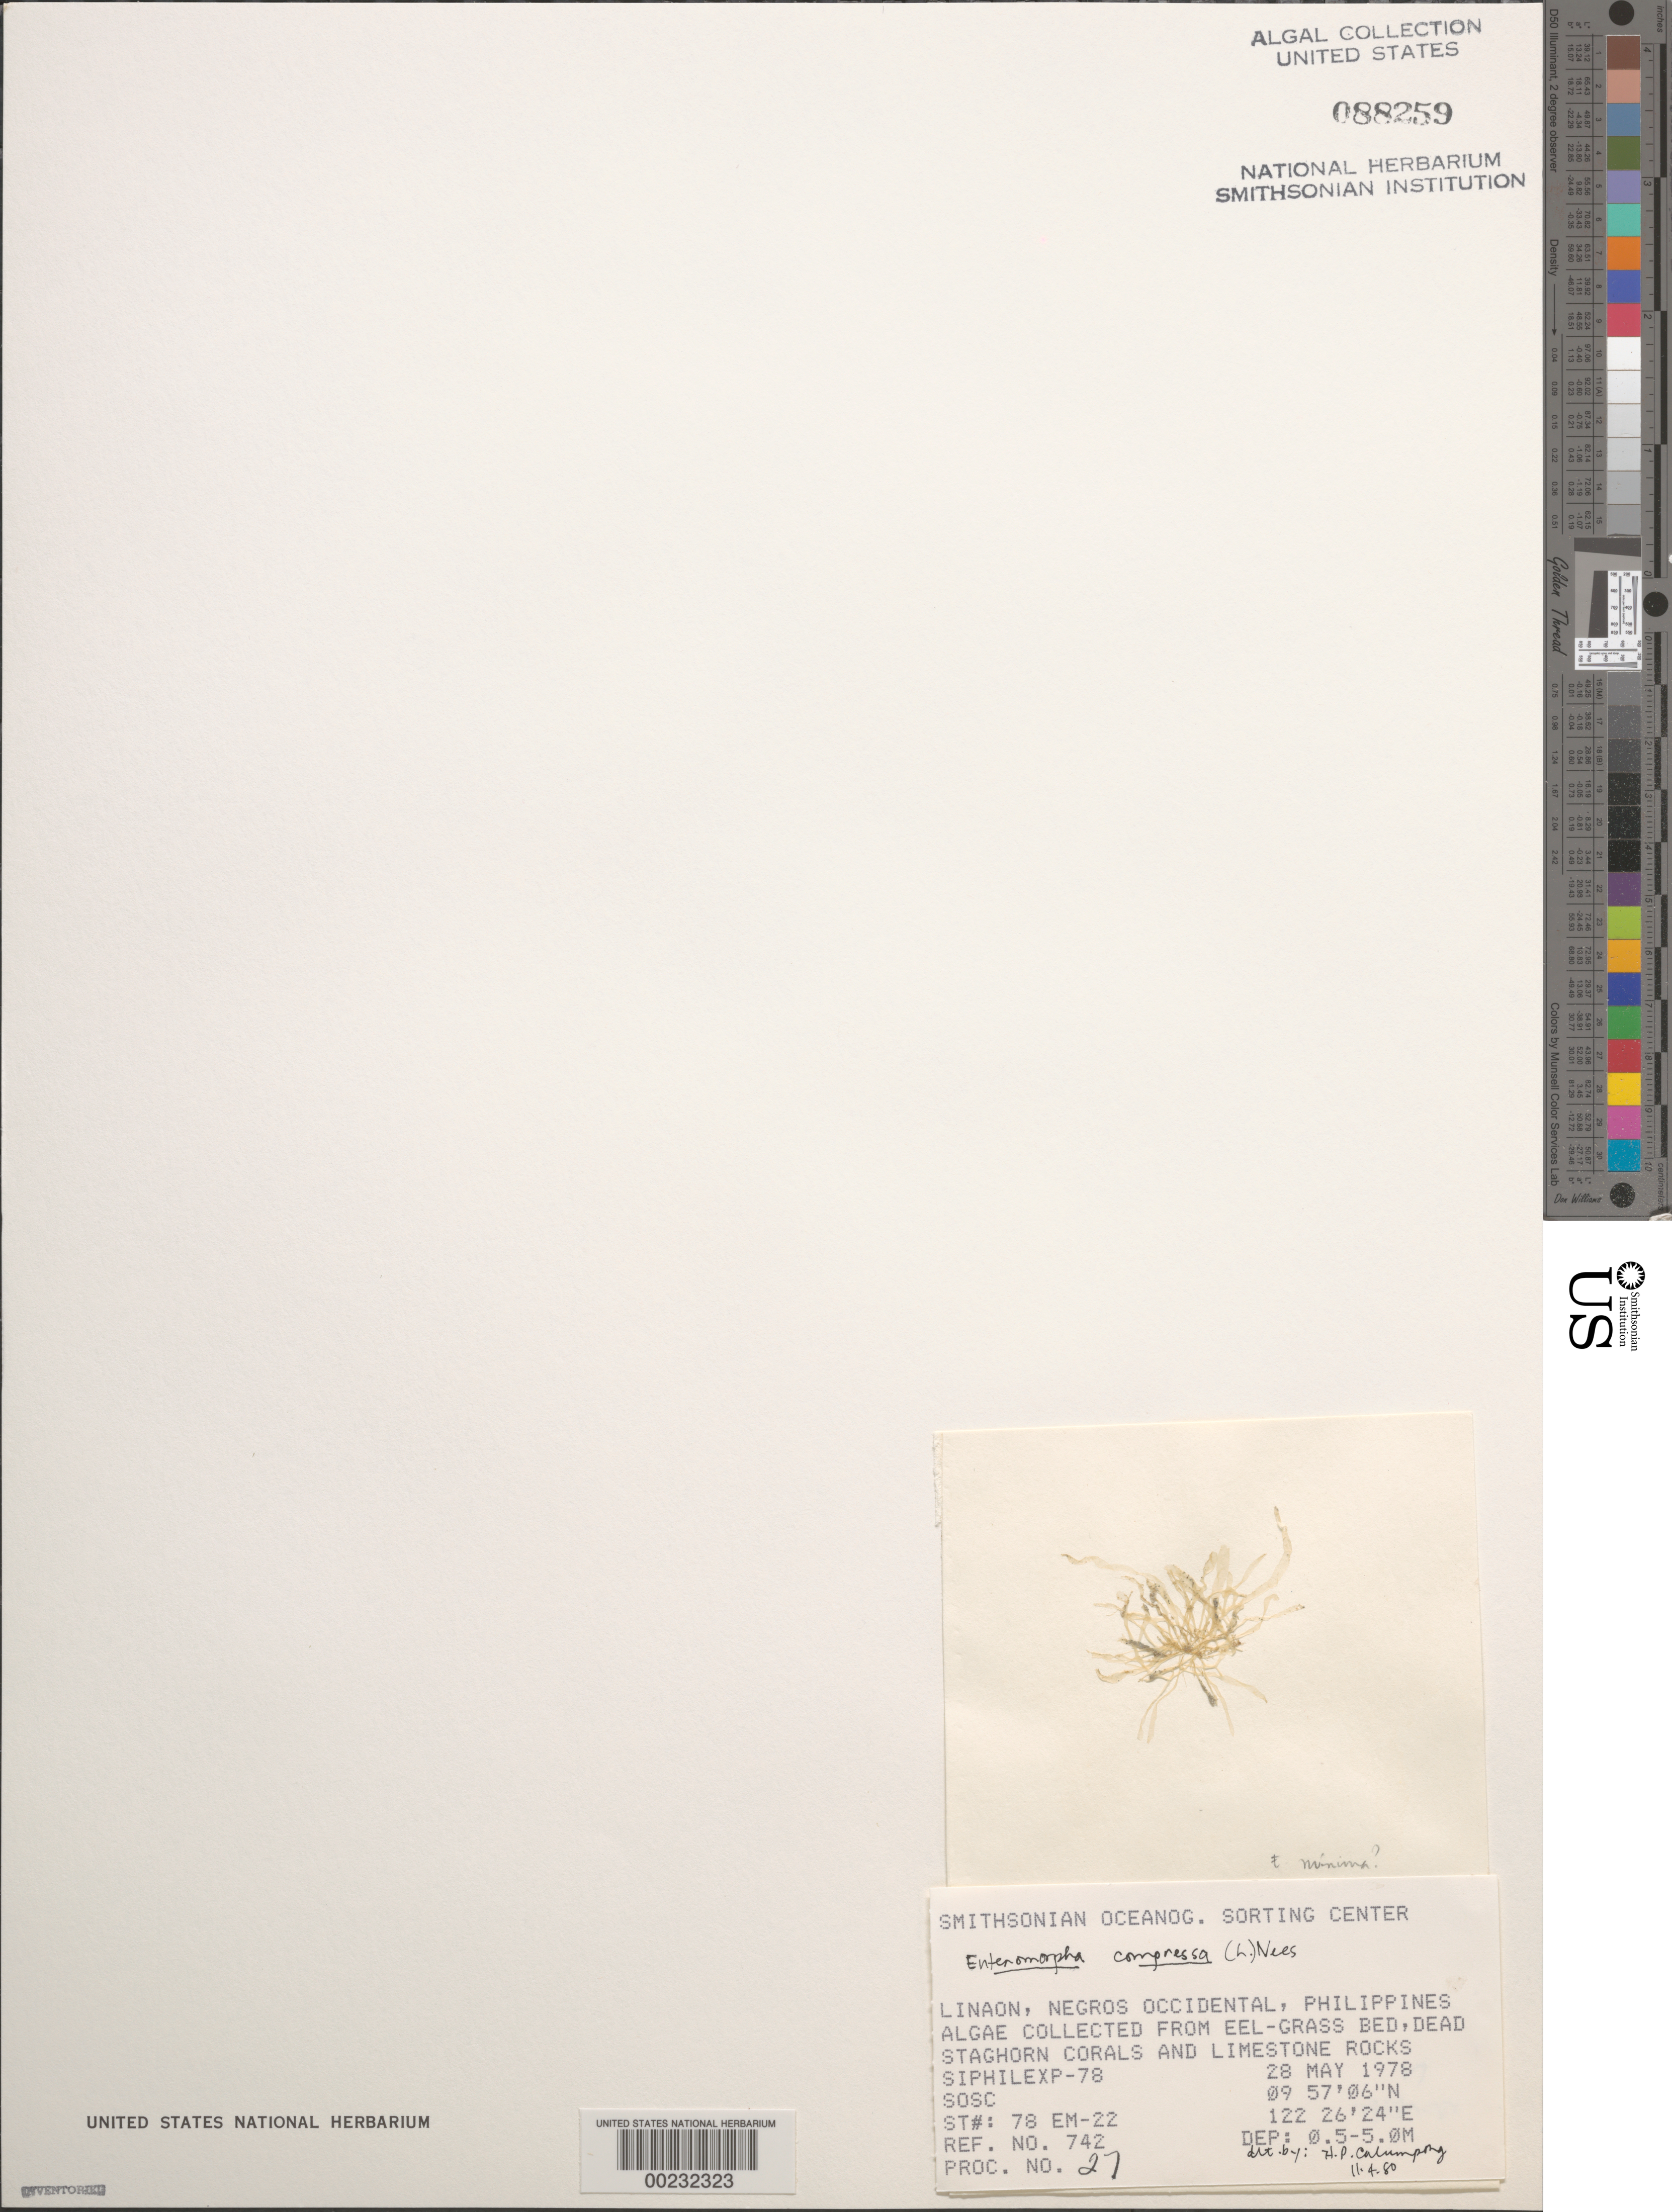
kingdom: Plantae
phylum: Chlorophyta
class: Ulvophyceae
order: Ulvales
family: Ulvaceae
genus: Ulva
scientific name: Ulva compressa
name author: L.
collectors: SOSC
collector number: Station 78 Em-22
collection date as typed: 28 May 1978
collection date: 1978-05-28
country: Philippines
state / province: Western Visayas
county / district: Negros Occidental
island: Negros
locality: Linaon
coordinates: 09 57' 06" N, 122 26' 24" E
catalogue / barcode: US 88259